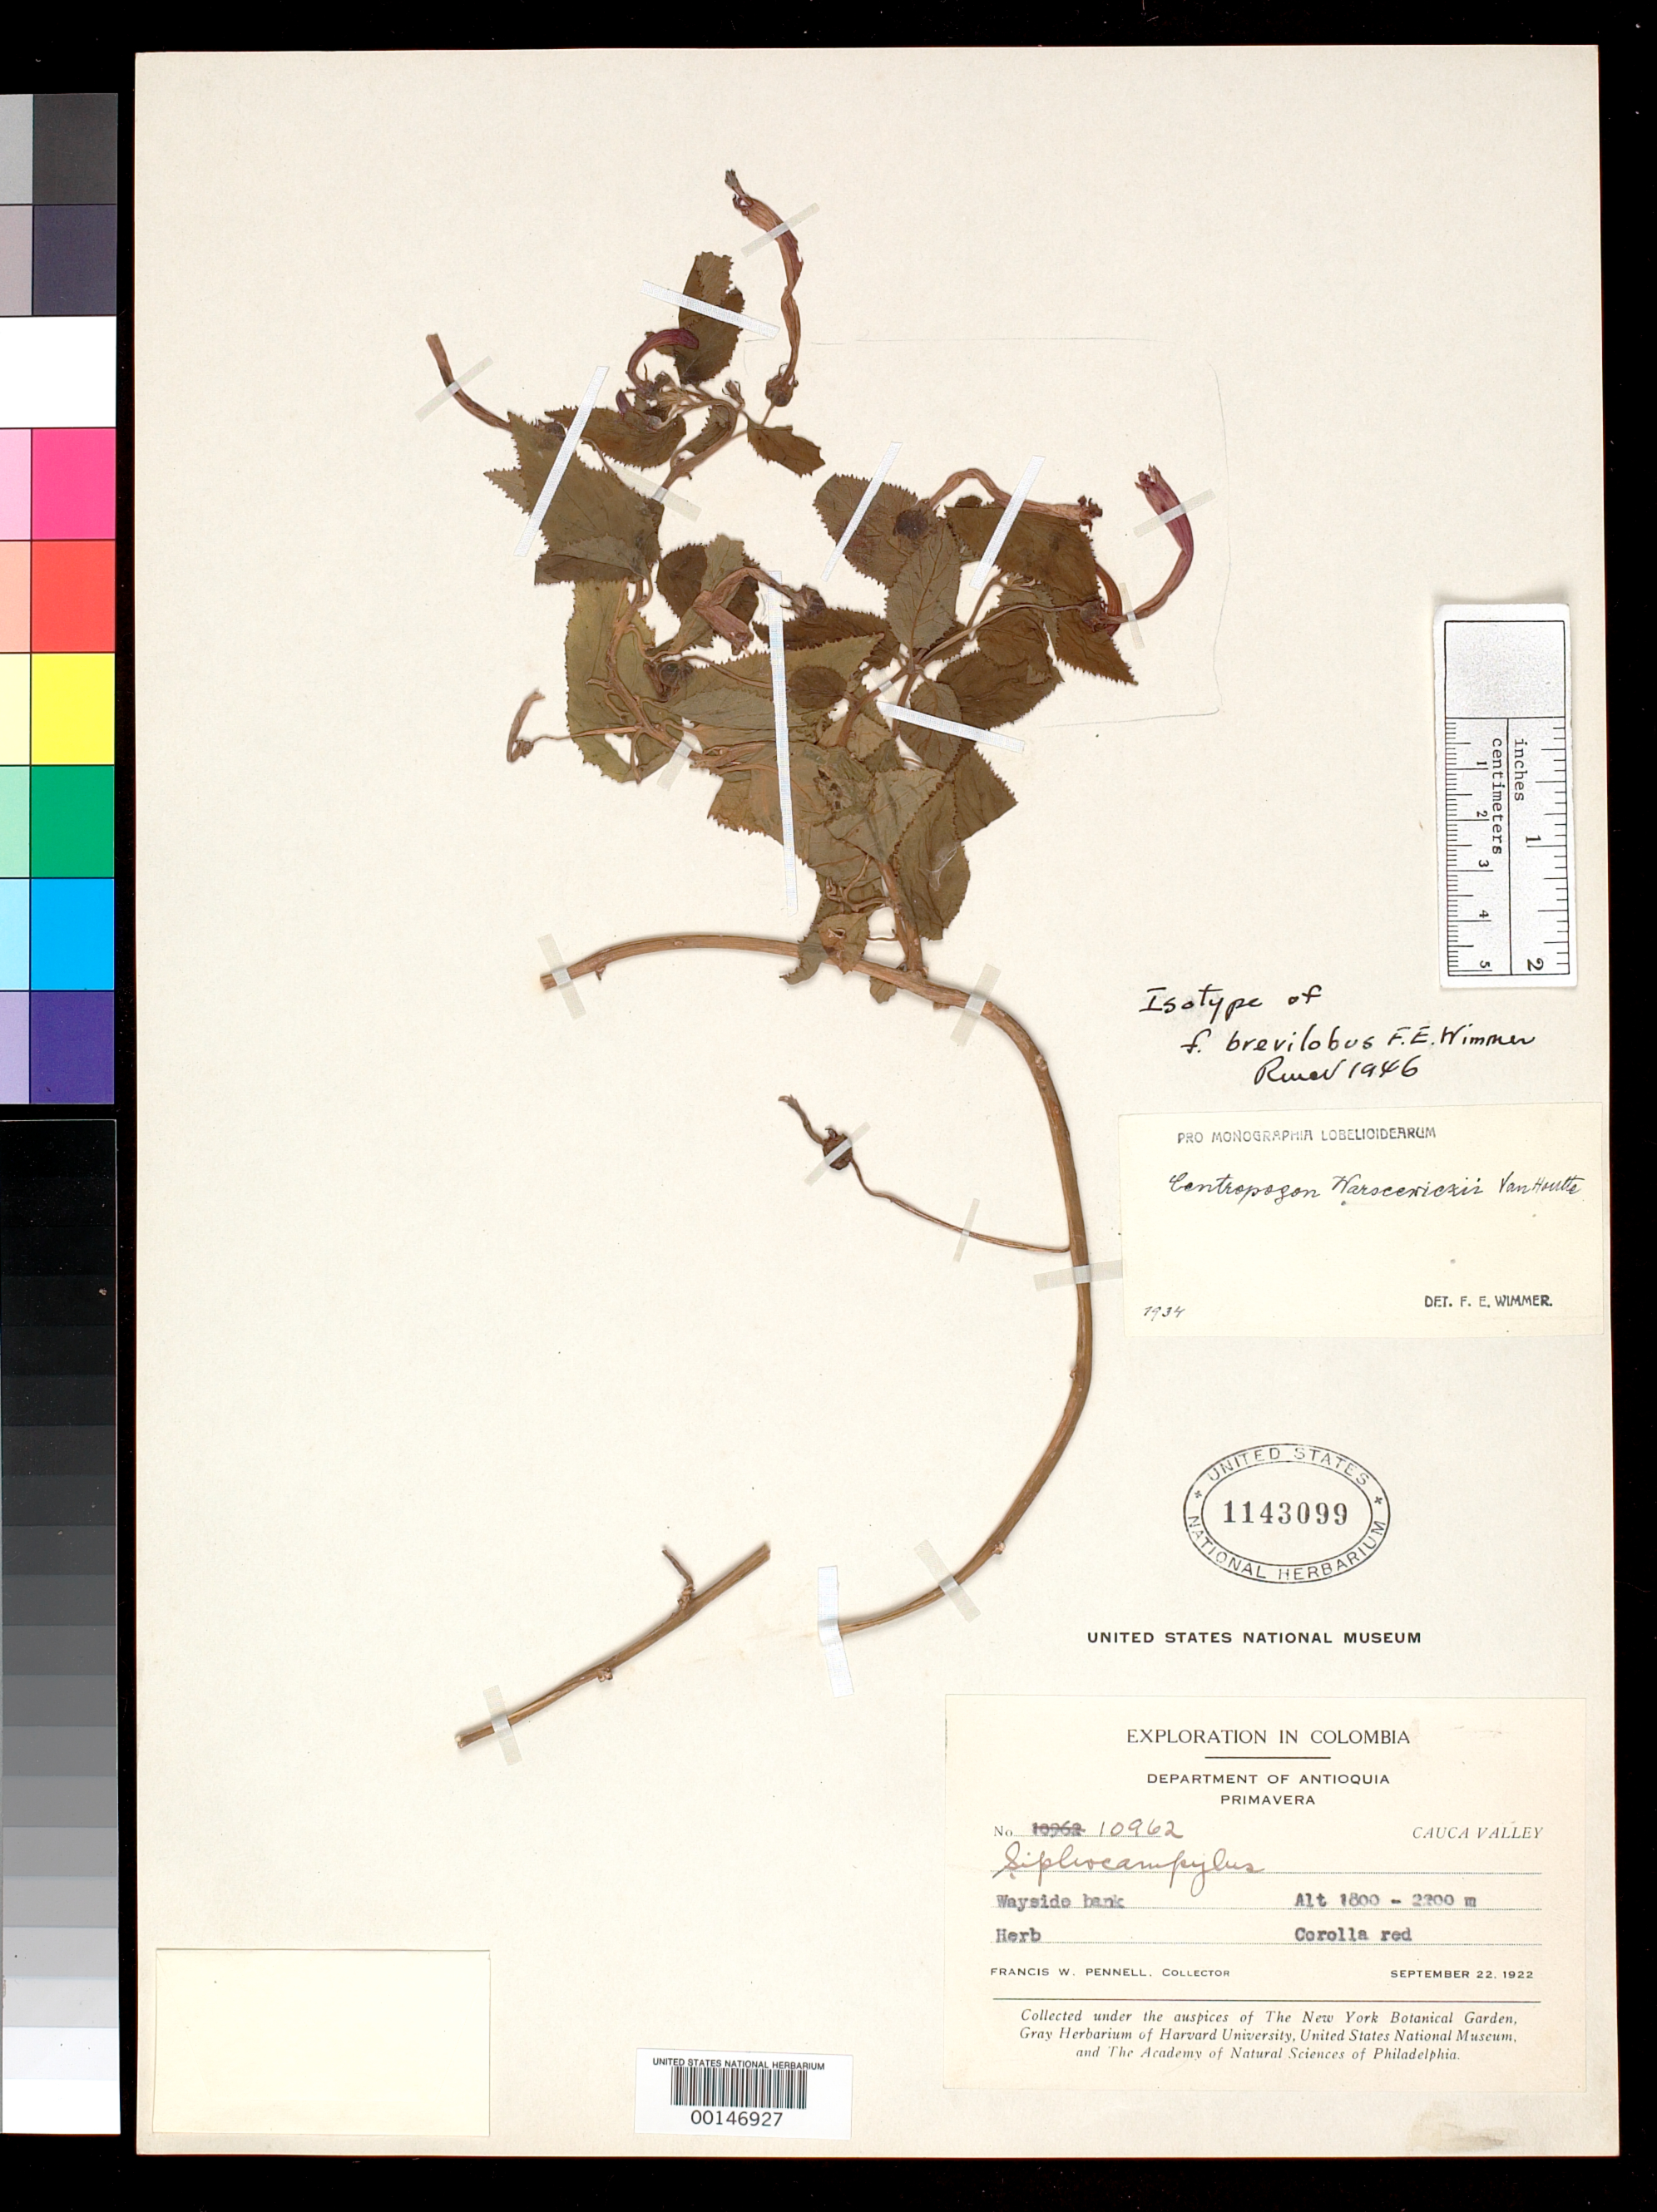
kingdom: Plantae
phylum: Tracheophyta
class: Magnoliopsida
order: Asterales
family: Campanulaceae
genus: Centropogon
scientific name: Centropogon warscewiczii f. brevilobus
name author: E. Wimm.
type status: Isotype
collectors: F. W. Pennell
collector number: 10962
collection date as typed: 22 Jun 1922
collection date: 1922-06-22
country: Colombia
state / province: Antioquia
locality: Primavera.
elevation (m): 1800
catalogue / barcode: US 1143099